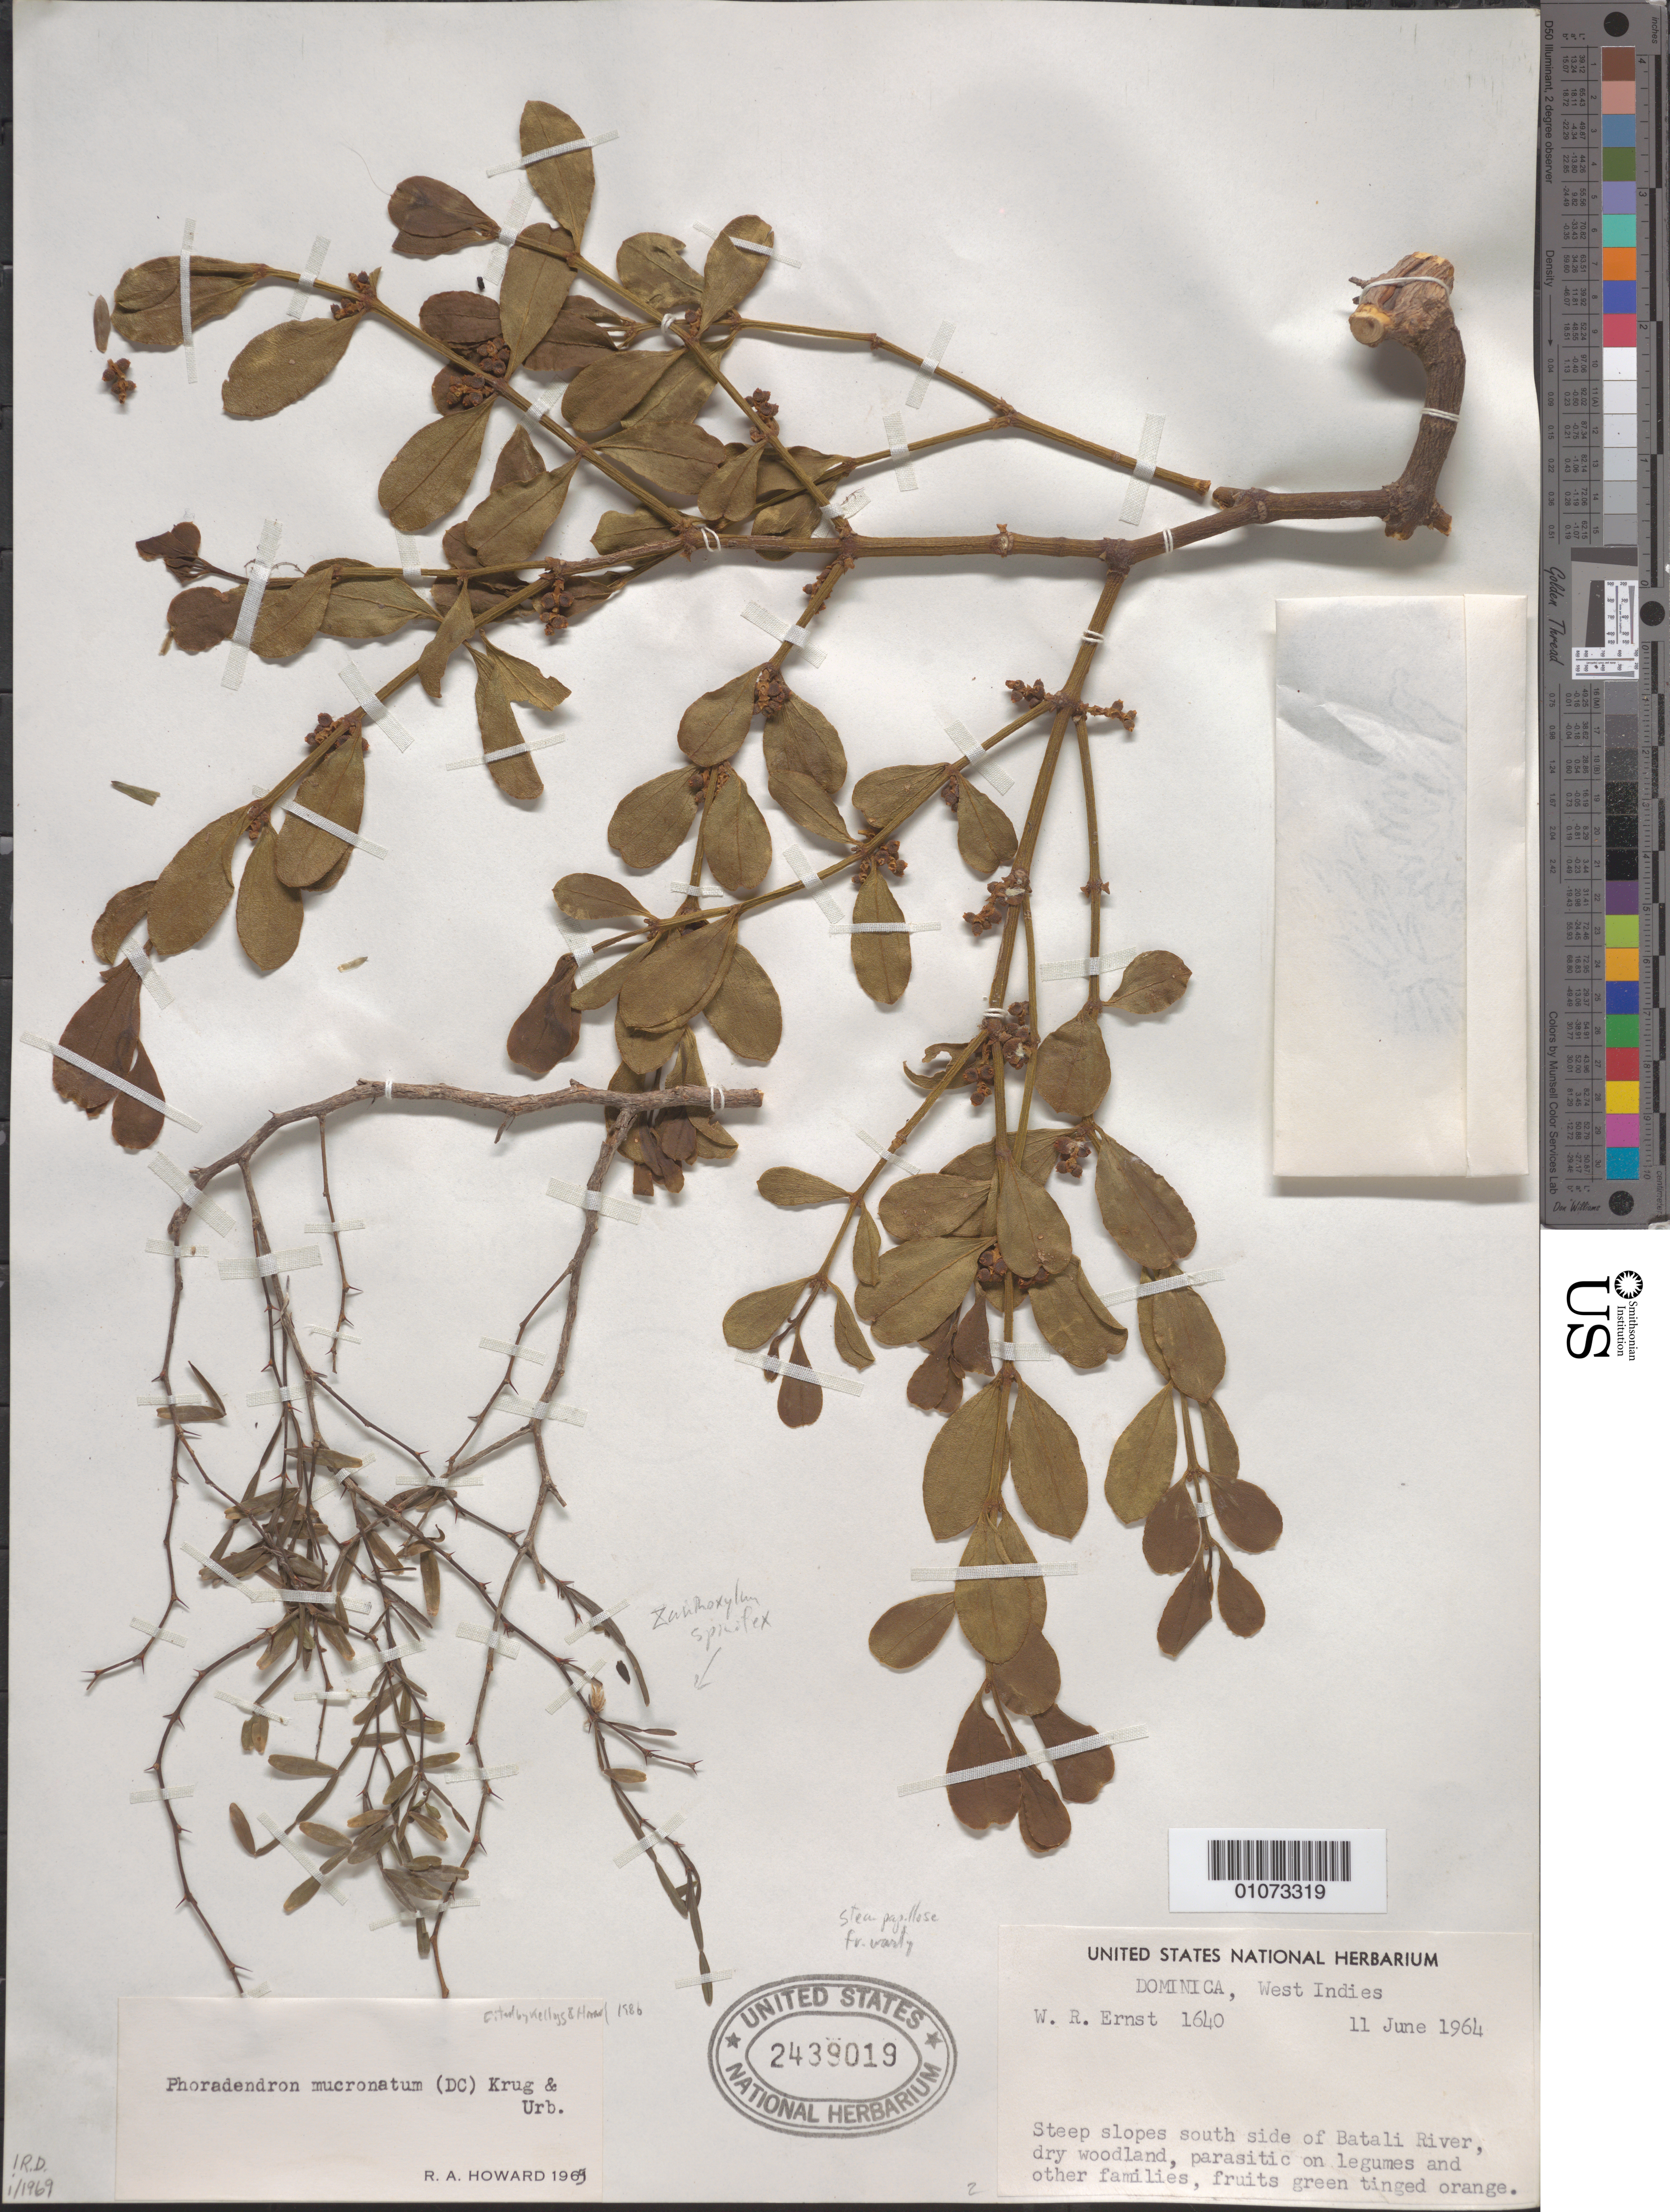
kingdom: Plantae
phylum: Tracheophyta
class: Magnoliopsida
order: Santalales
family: Viscaceae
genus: Phoradendron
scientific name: Phoradendron mucronatum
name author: (DC.) Krug & Urb.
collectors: W. R. Ernst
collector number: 1640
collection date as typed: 11 Jun 1964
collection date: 1964-06-11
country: Dominica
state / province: St. Joseph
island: Dominica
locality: Steep slopes side of Batali River.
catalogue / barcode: US 2439019